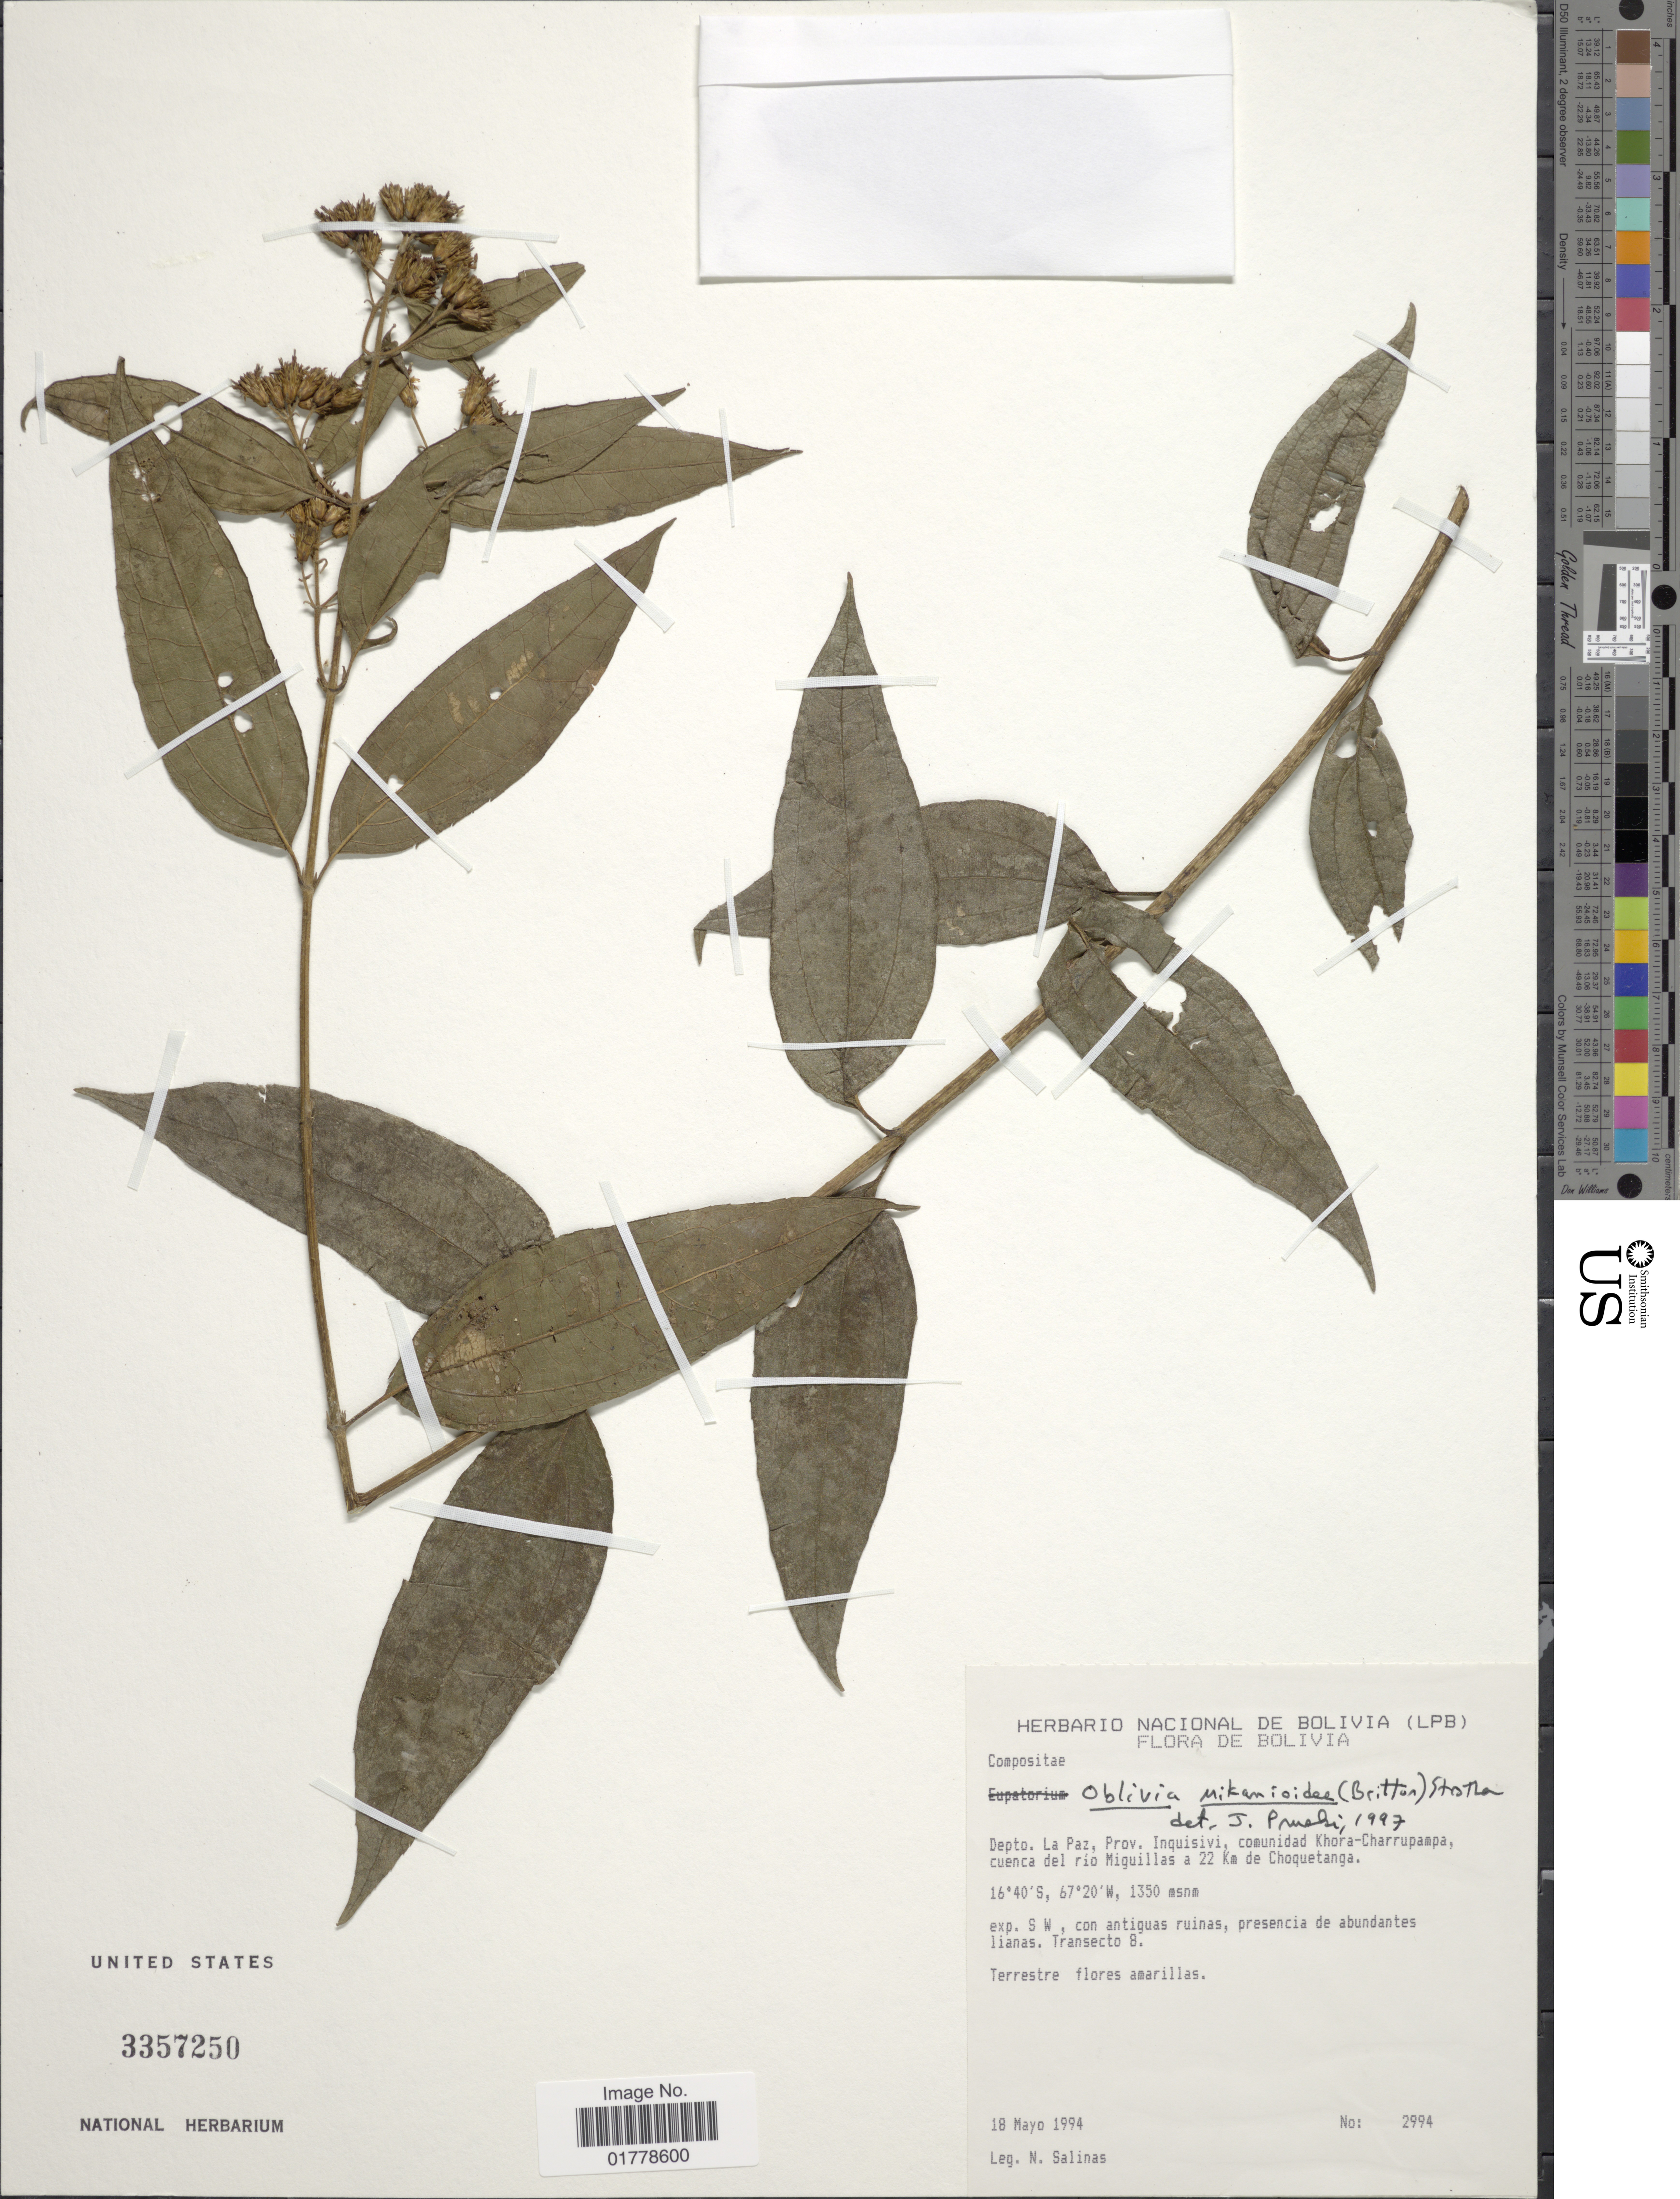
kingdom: Plantae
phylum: Tracheophyta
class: Magnoliopsida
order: Asterales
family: Asteraceae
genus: Oblivia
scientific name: Oblivia mikanioides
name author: (Britton) Strother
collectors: N. Salinas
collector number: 2994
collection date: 1994-05-18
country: Bolivia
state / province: La Paz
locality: Depto. La Paz: Prov. Inquisivi, comunidad Khora-Charrupampa, cuenca del río Miguillas a 22 Km de Choquetanga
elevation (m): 1350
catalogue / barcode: US 3357250